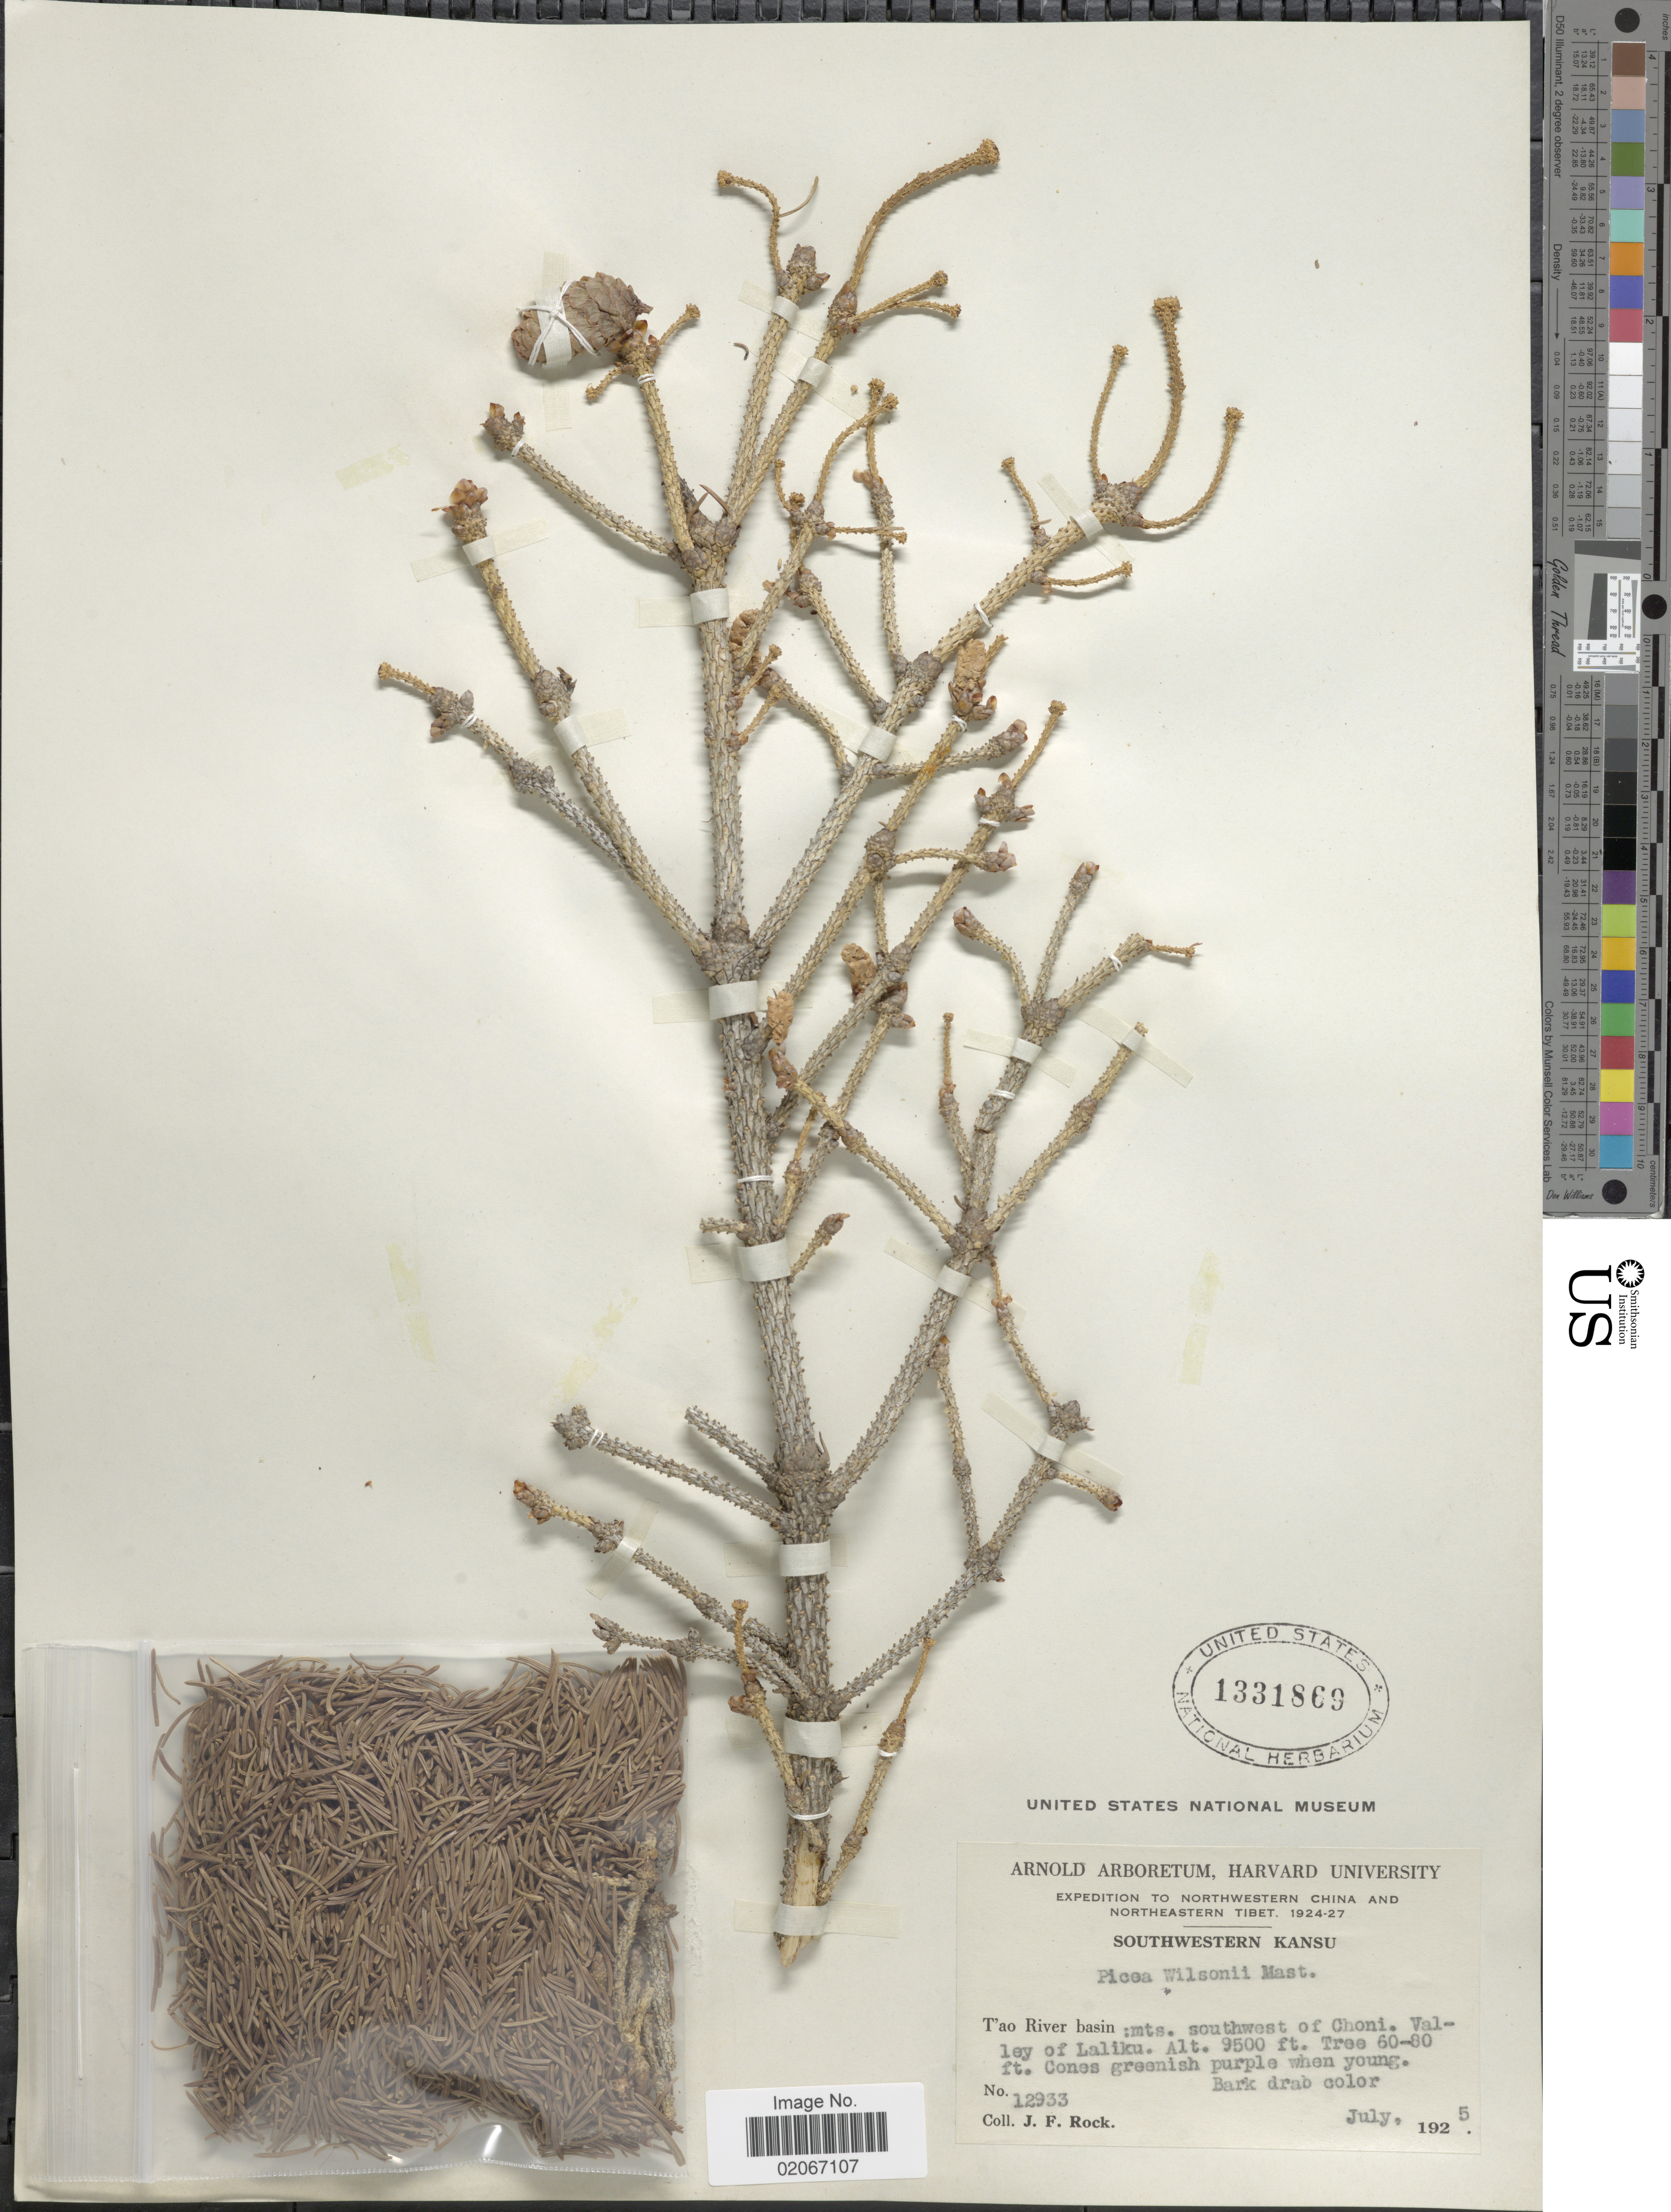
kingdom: Plantae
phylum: Tracheophyta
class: Pinopsida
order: Pinales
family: Pinaceae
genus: Picea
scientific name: Picea wilsonii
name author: Mast.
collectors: J. Rock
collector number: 12933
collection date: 1925-07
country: China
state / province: Gansu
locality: Northwestern China and Northeastern Tibet. Southwestern Kansu. T'ao River basin: mts. southwest of Choni, Valley of Laliku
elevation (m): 2896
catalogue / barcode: US 1331869